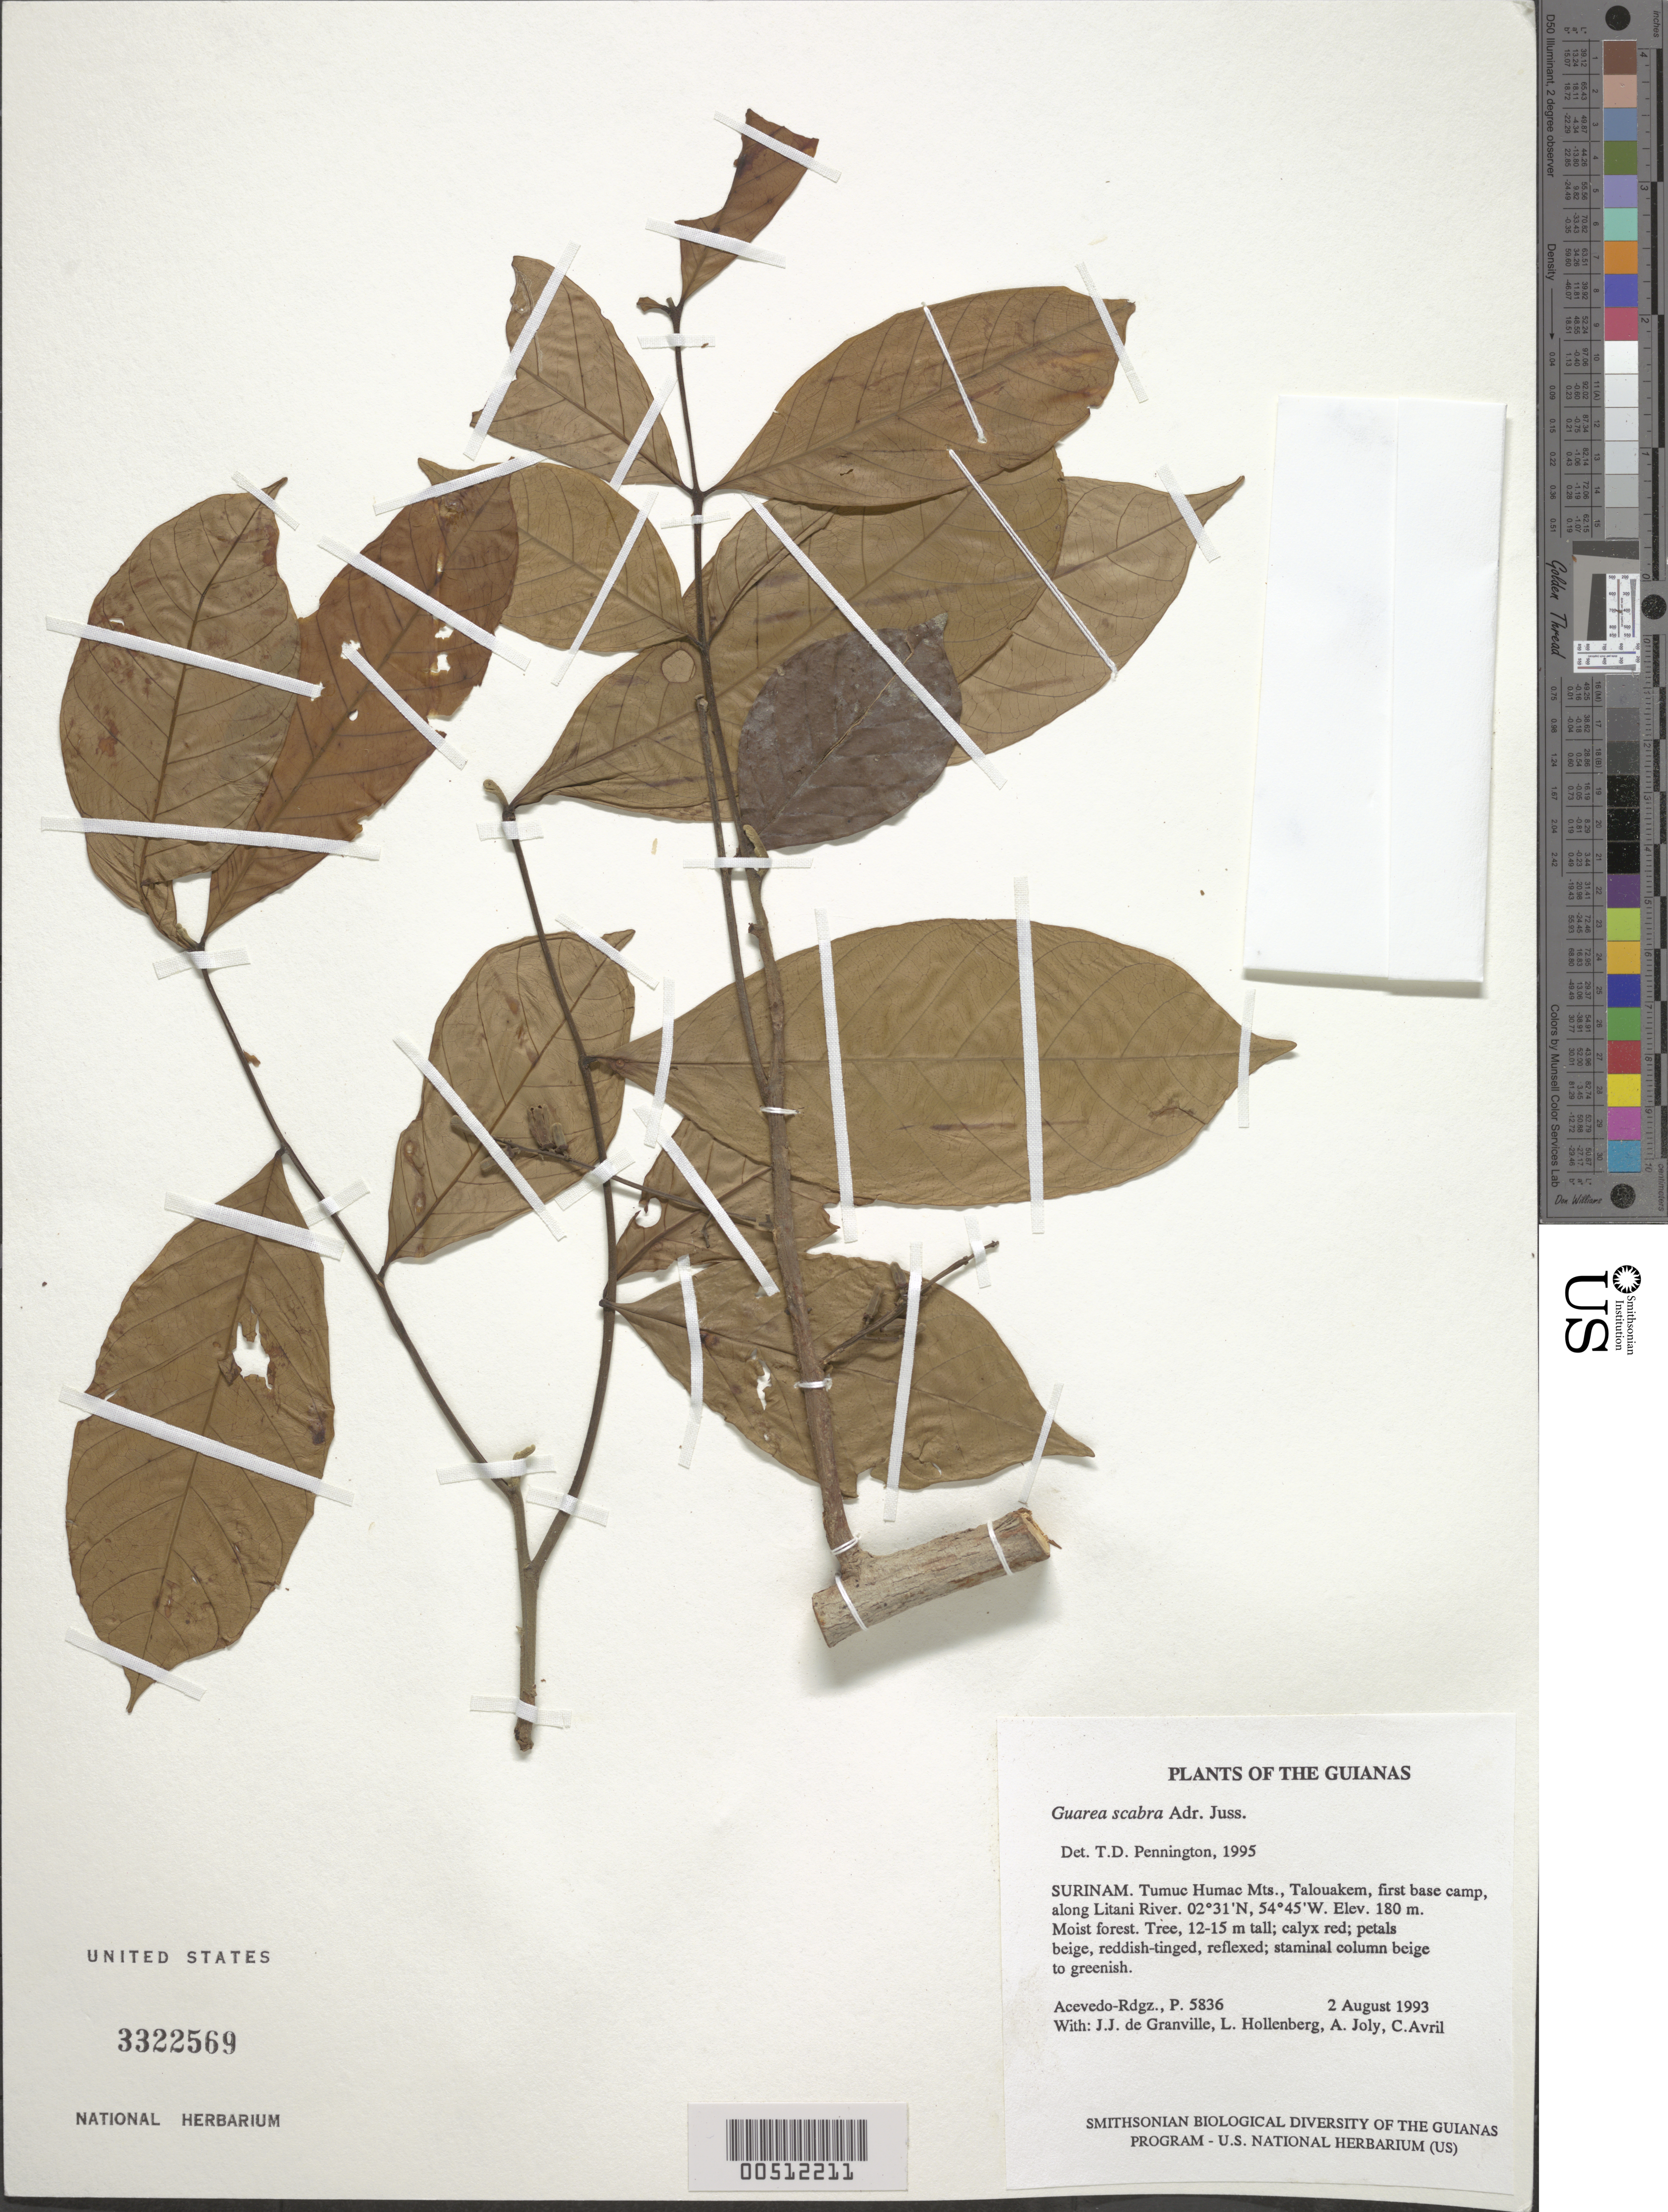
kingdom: Plantae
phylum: Tracheophyta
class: Magnoliopsida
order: Sapindales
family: Meliaceae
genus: Guarea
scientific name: Guarea scabra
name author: A. Juss.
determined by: Pennington, T. D., (K)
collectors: P. Acevedo-Rodr., J.-J. de Granville, A. Joly, A. Boyer & L. Hollenberg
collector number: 5836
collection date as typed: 02 Aug 1993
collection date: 1993-08-02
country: Suriname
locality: Tumuc Humac Mts., Talouakem, first base camp, along Litani River.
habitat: Moist forest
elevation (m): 180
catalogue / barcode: US 3322569